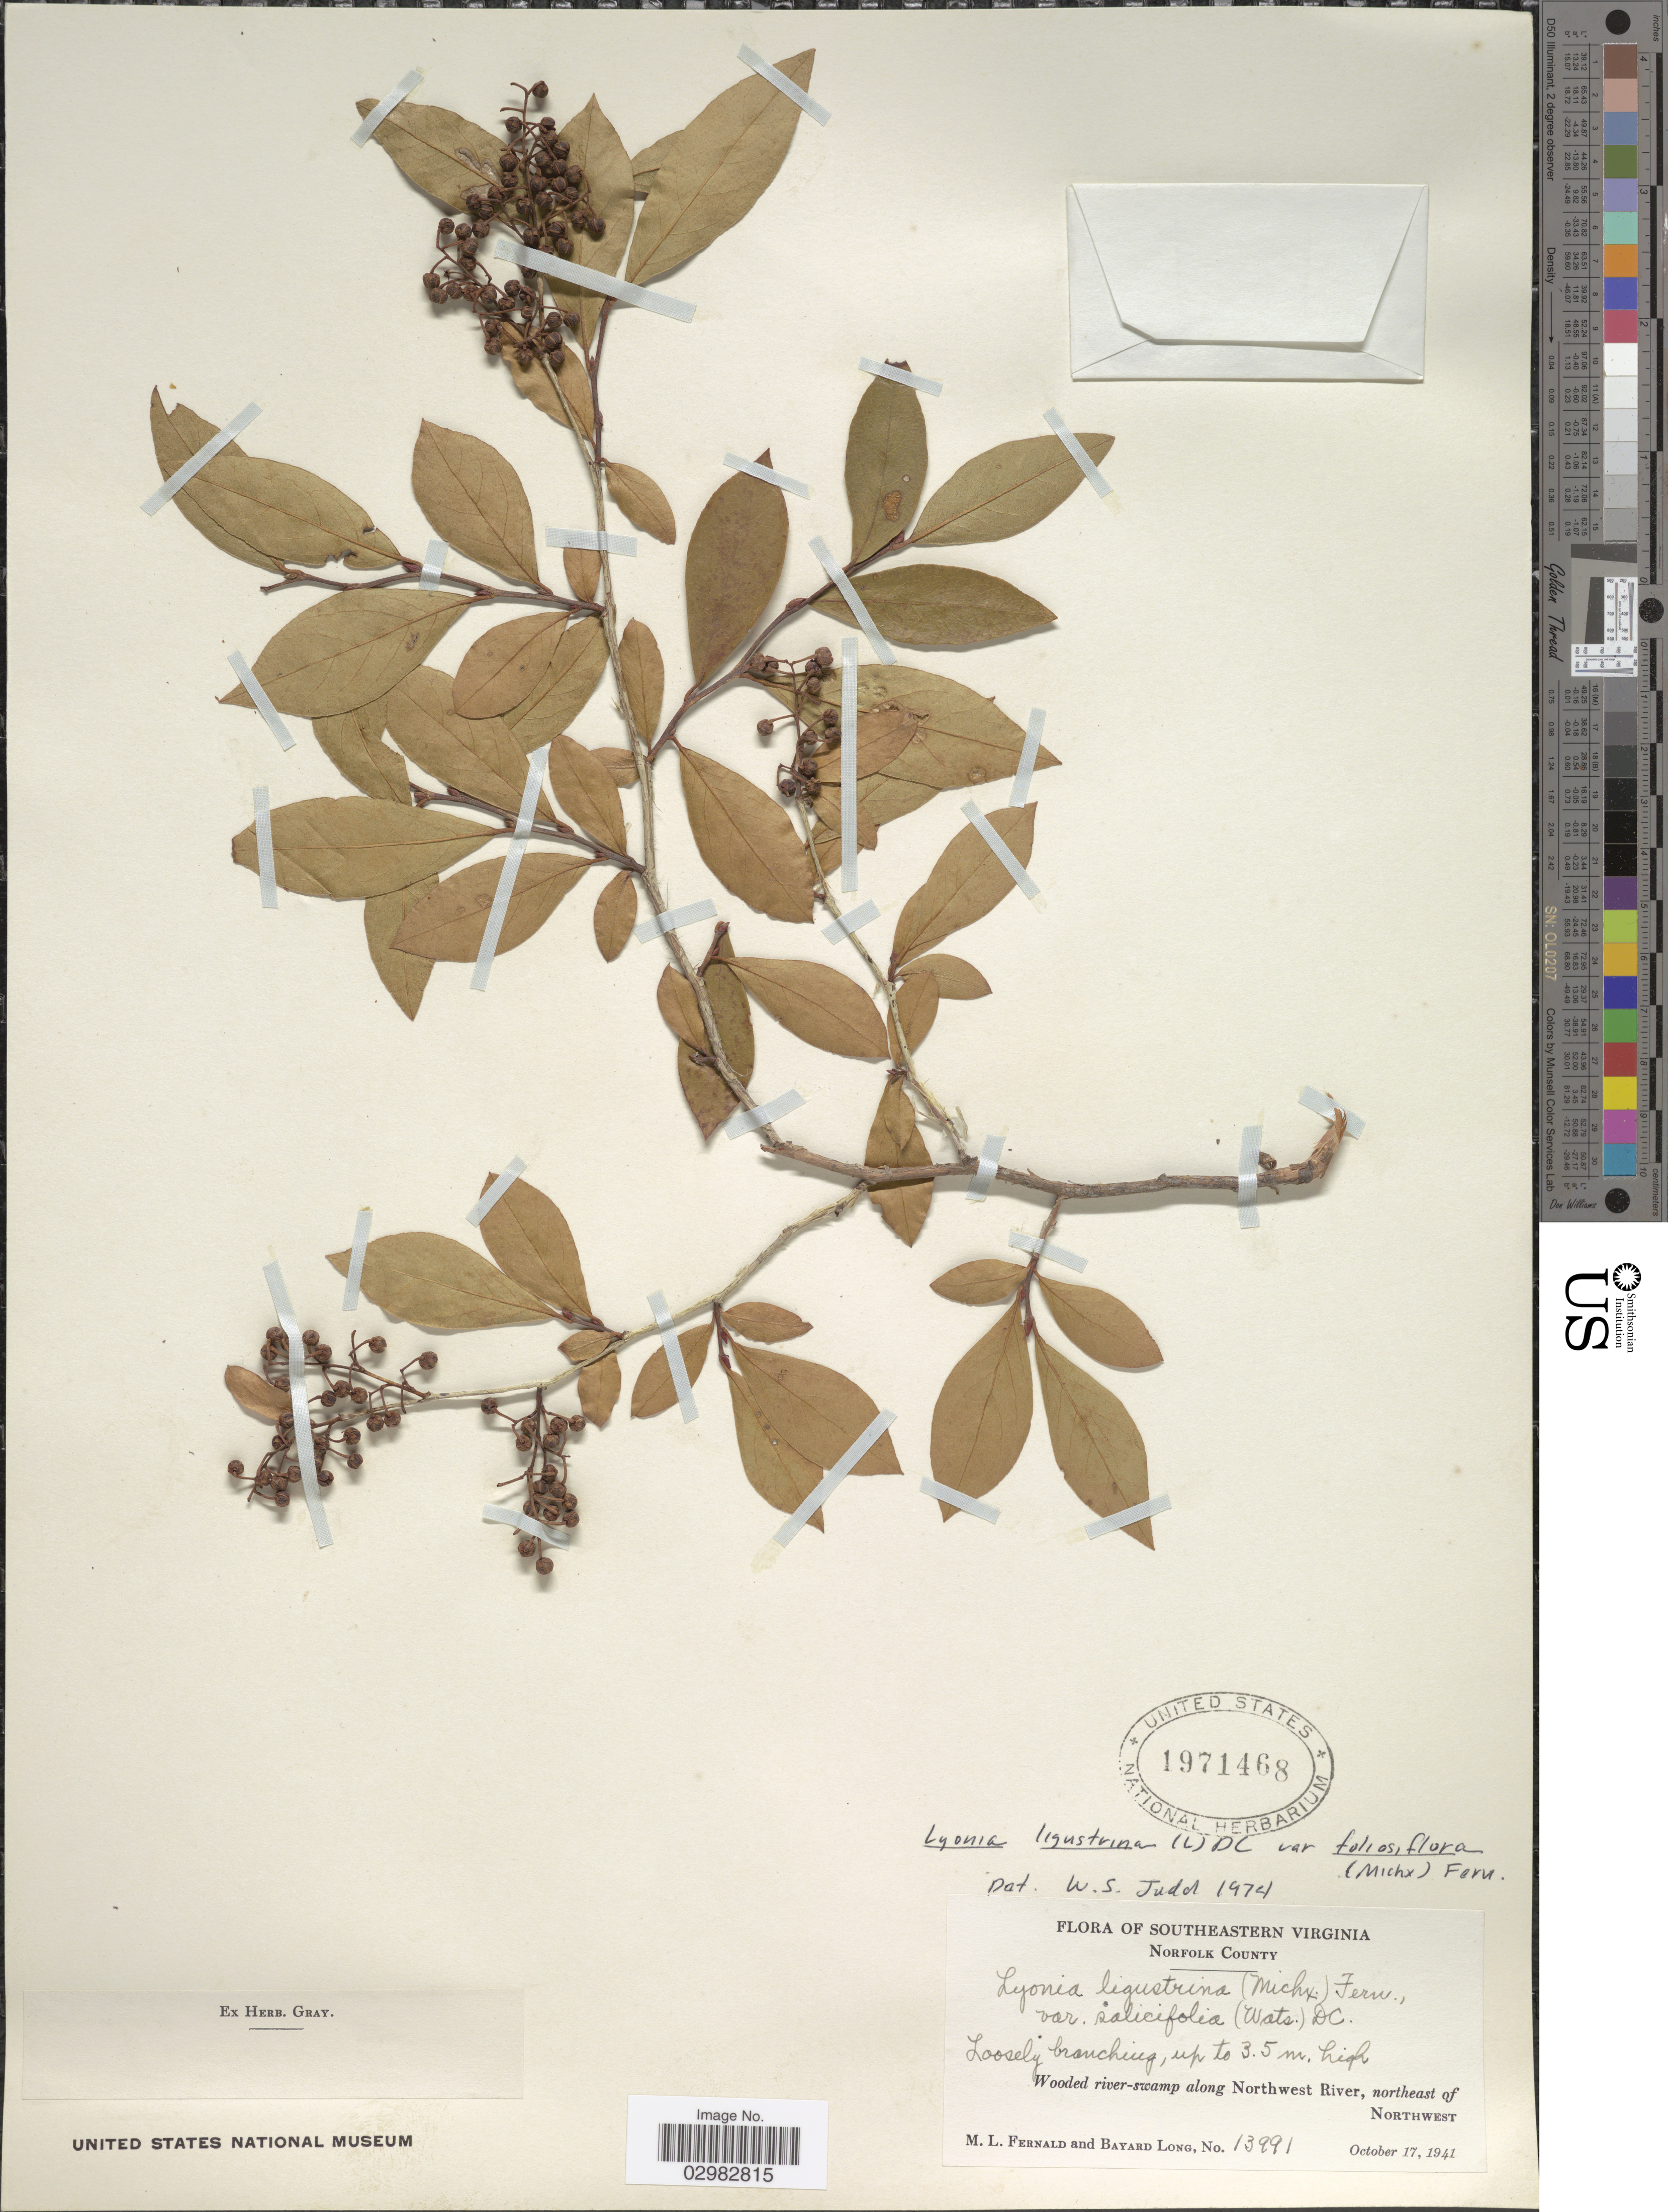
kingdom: Plantae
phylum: Tracheophyta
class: Magnoliopsida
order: Ericales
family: Ericaceae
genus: Lyonia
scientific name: Lyonia ligustrina var. foliosiflora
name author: (Michx.) Fernald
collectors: M. L. Fernald & B. Long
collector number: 13991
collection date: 1941-10-17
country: United States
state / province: Virginia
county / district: City of Norfolk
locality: Southeastern Virginia, Norfolk County, Wooded river-swamp along Northwest River, northeast of Northwest.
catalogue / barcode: US 1971468